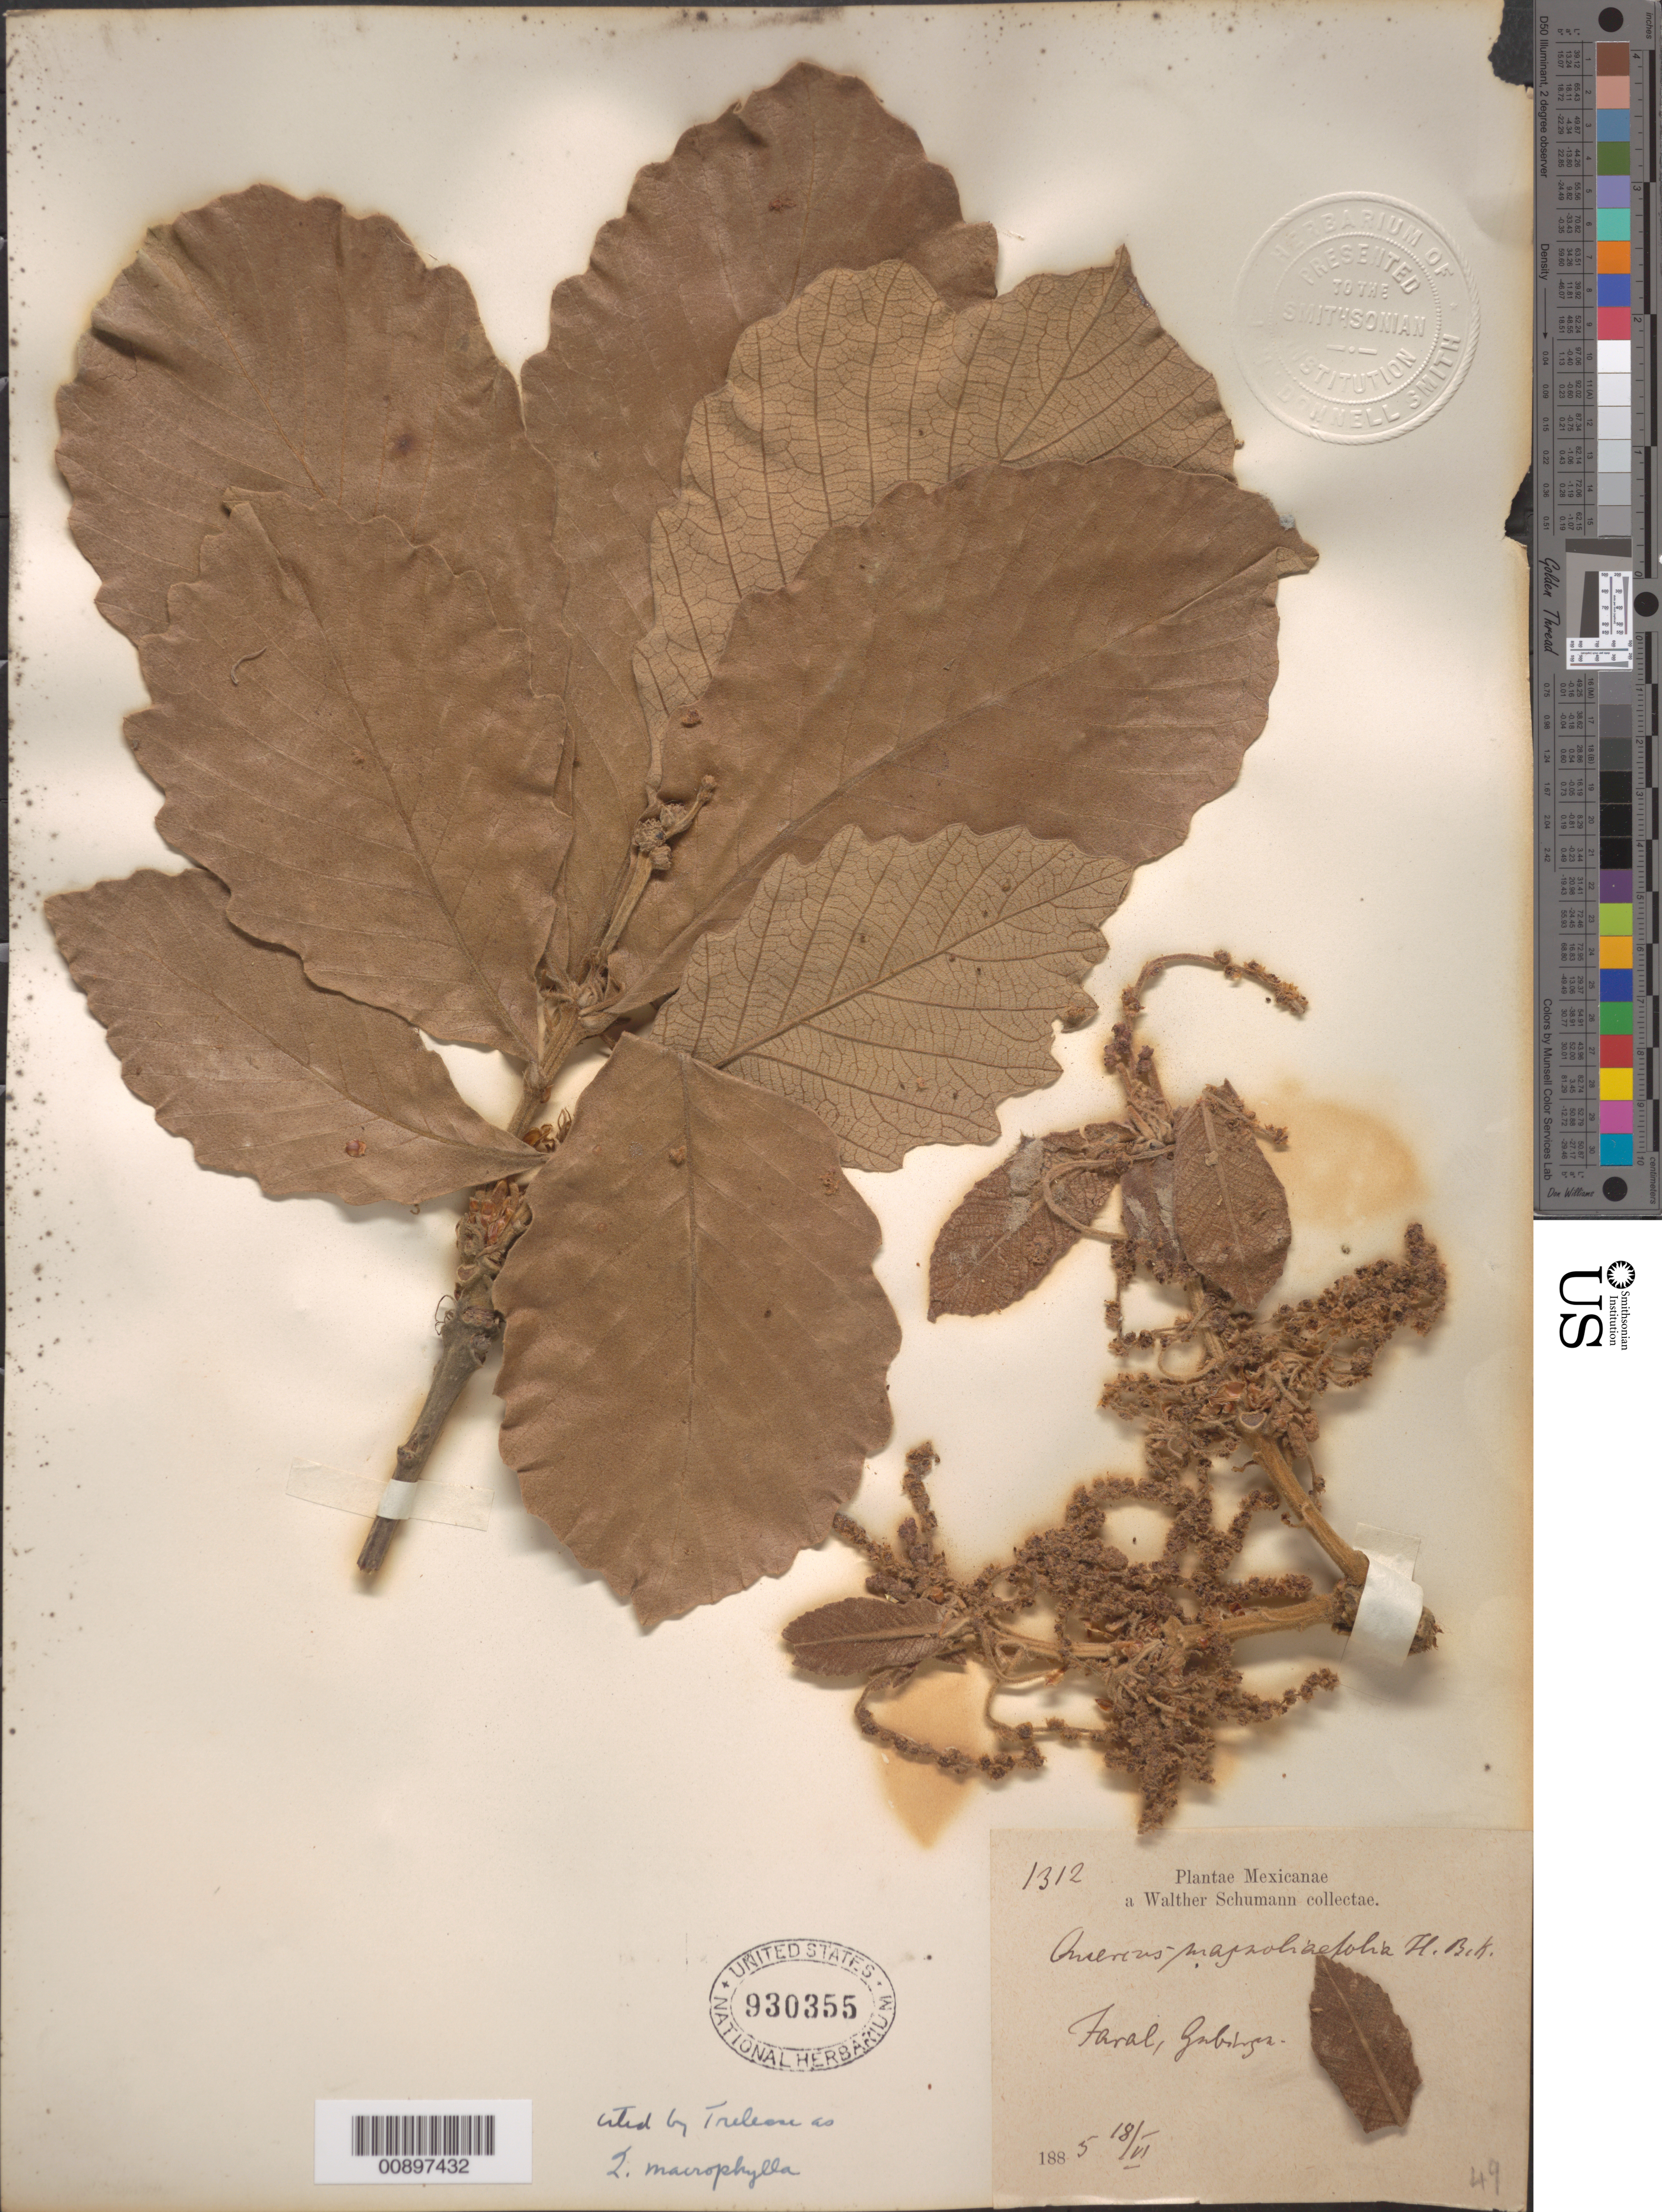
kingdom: Plantae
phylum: Tracheophyta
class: Magnoliopsida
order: Fagales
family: Fagaceae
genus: Quercus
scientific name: Quercus macrophylla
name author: Née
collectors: W. Schumann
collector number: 1312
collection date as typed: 18 Jun 1885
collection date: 1885-06-18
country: Mexico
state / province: Guanajuato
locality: Mexico. Jaral, Gabinger [interpreted]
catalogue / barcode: US 930355